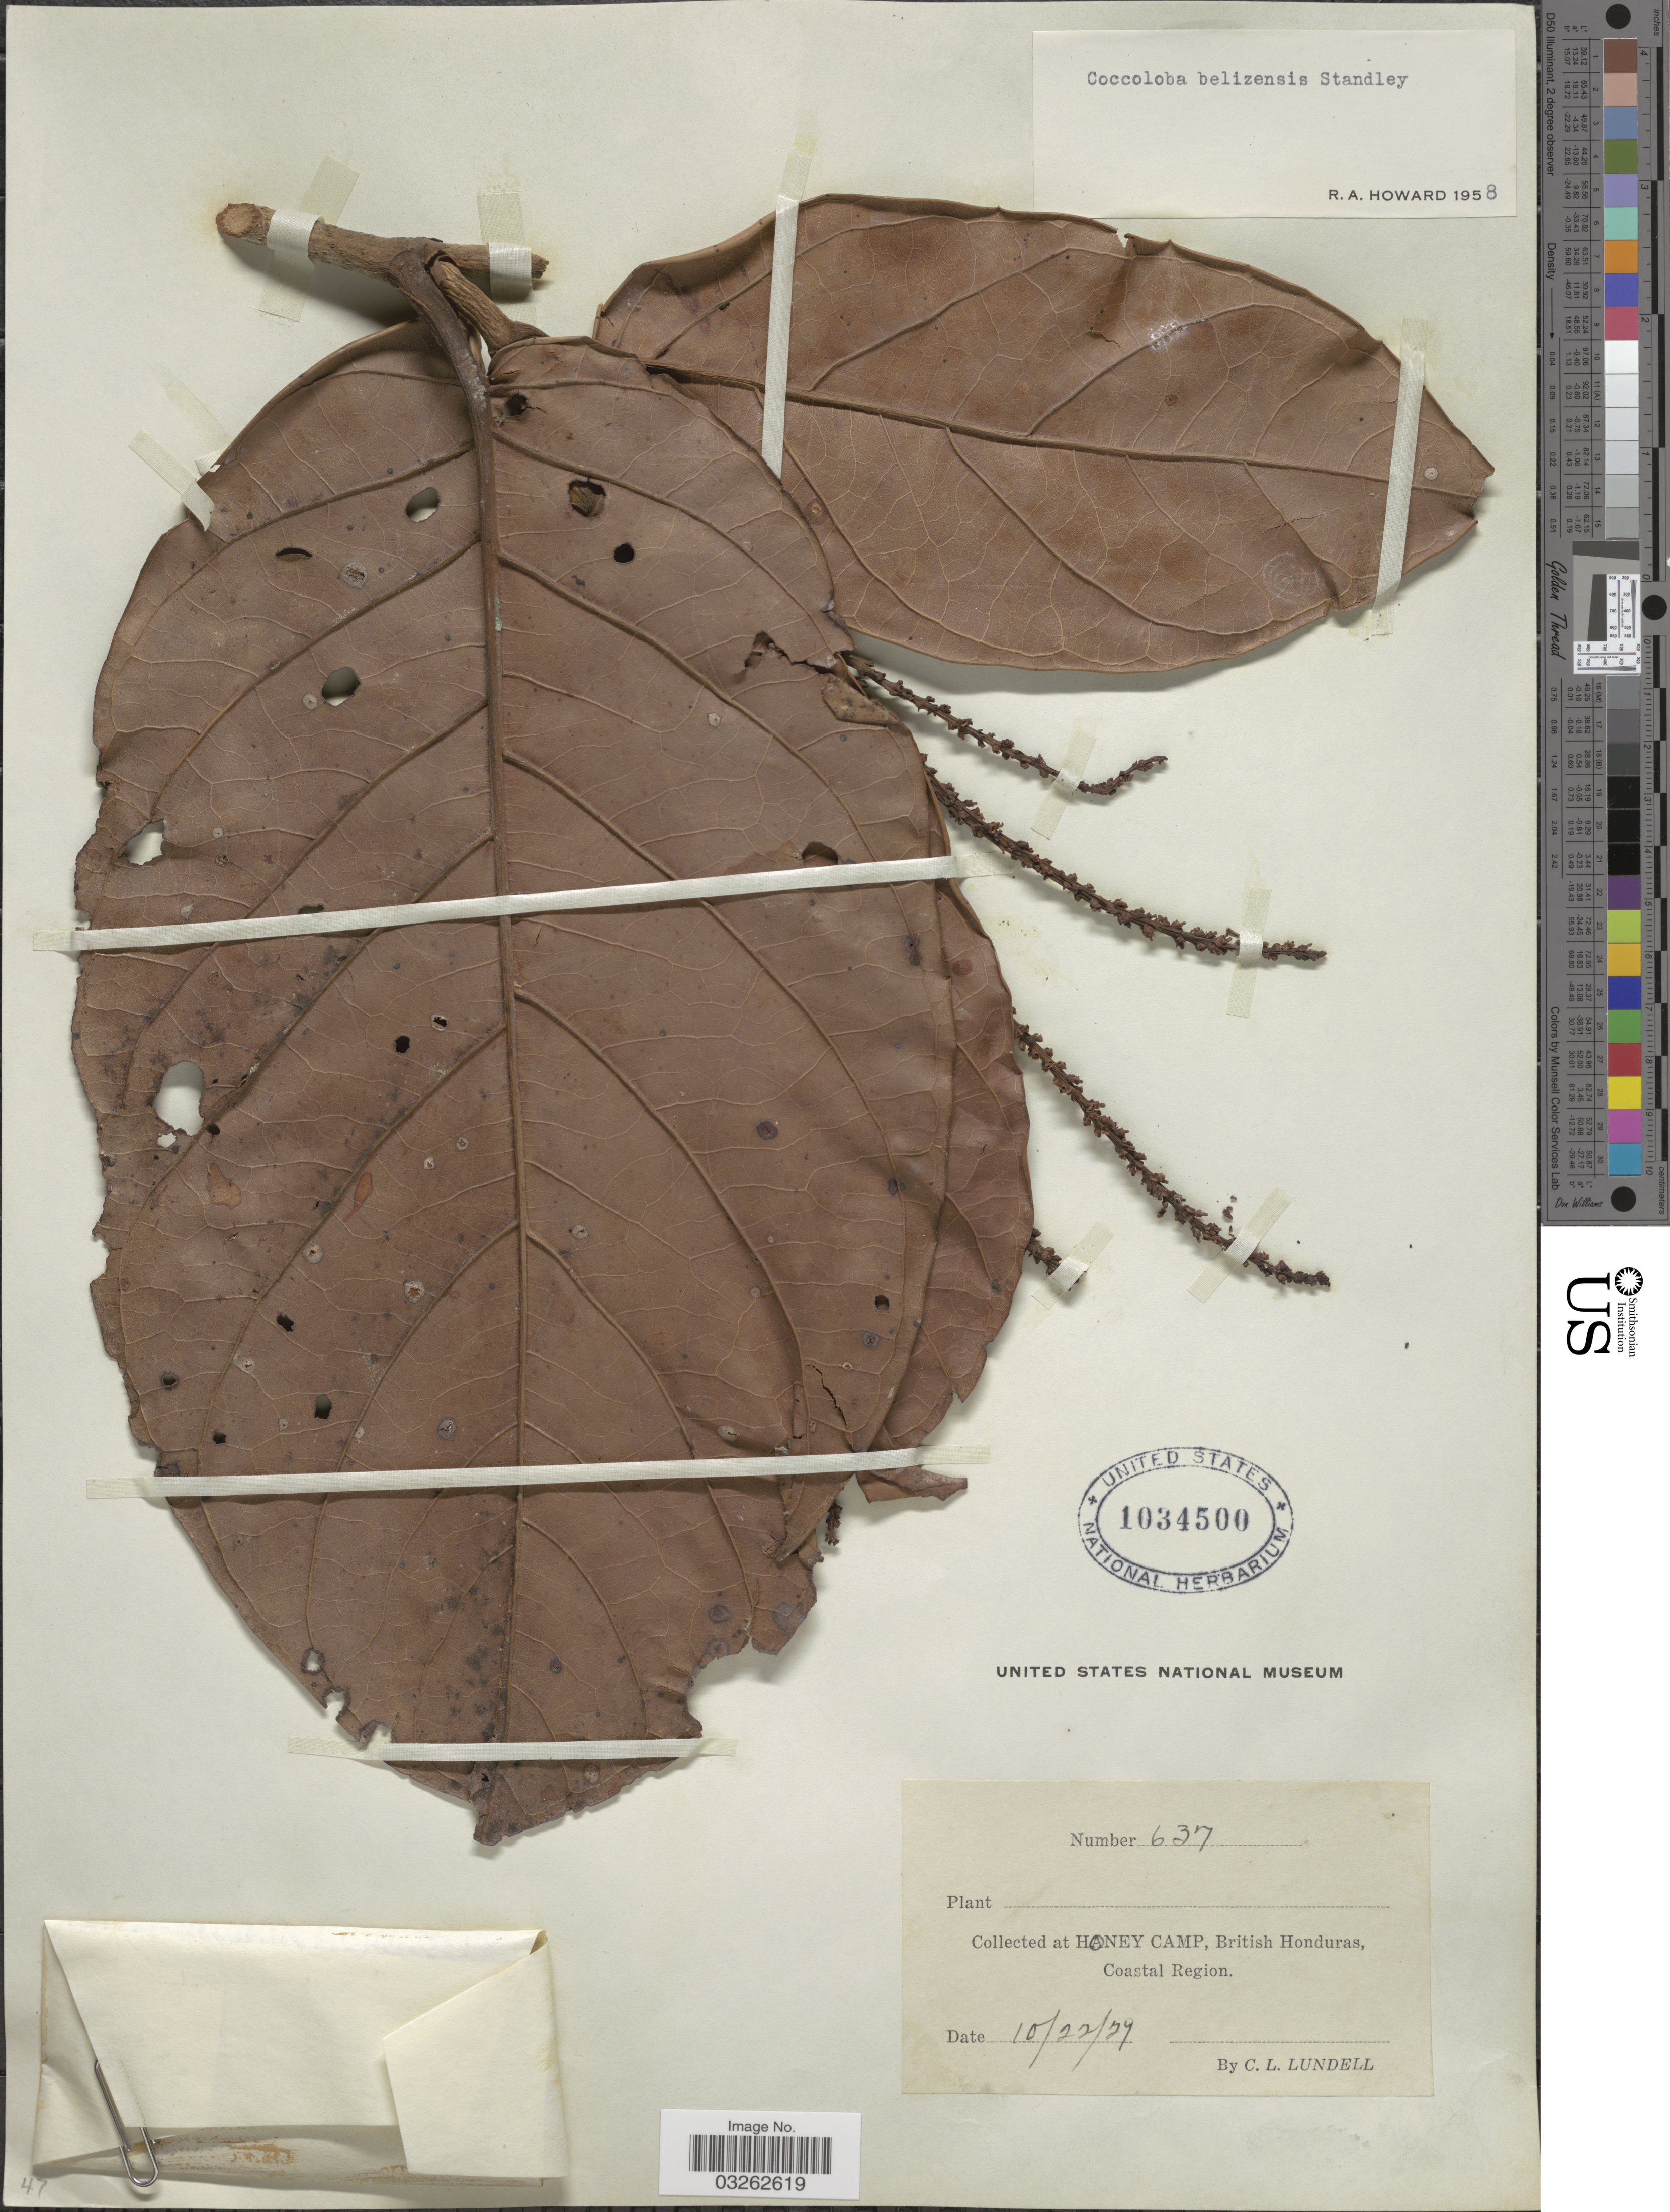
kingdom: Plantae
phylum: Tracheophyta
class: Magnoliopsida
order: Caryophyllales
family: Polygonaceae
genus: Coccoloba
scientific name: Coccoloba belizensis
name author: Standl.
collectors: C. L. Lundell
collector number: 637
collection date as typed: Transcribed d/m/y: 22/10/29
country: Belize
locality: Honey Camp, British Honduras, Coastal Region.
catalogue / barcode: US 1034500